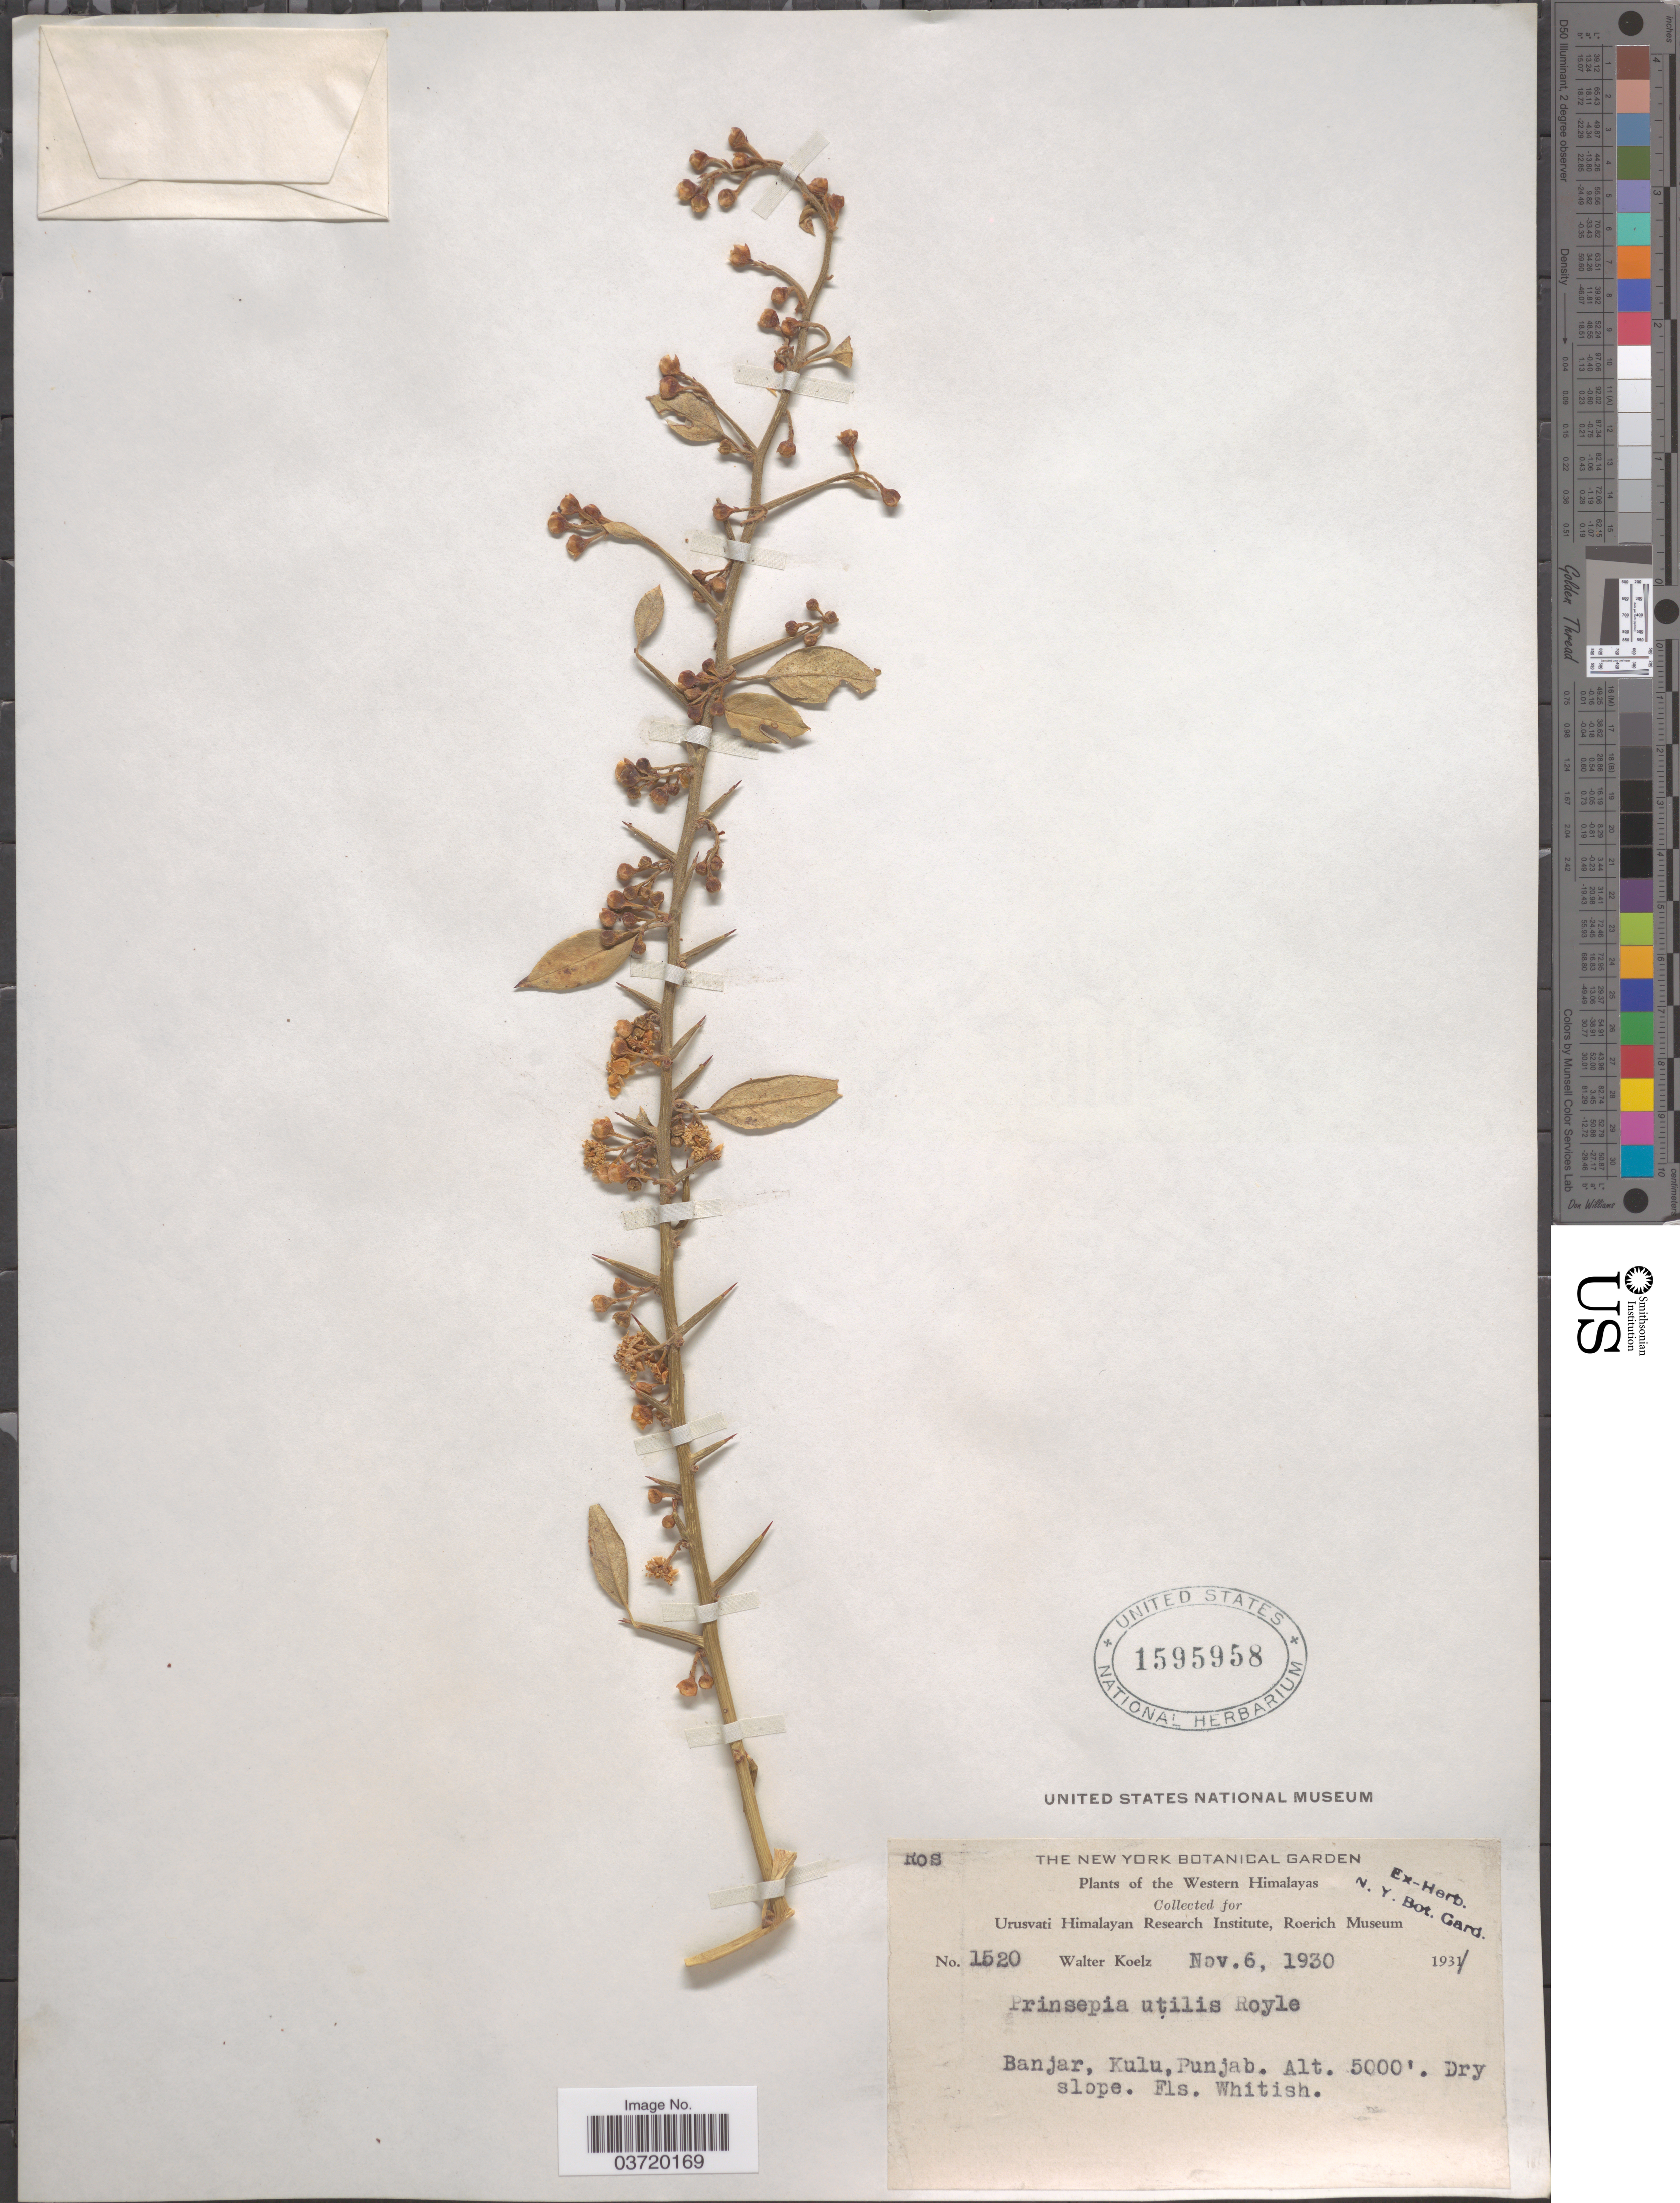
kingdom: Plantae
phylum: Tracheophyta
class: Magnoliopsida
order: Rosales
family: Rosaceae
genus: Prinsepia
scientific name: Prinsepia utilis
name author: Royle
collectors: W. N. Koelz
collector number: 1520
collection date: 1930-11-06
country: India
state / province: Punjab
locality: Western Himalayas. Banjar, Kulu, Punjab.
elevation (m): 1524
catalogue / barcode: US 1595958